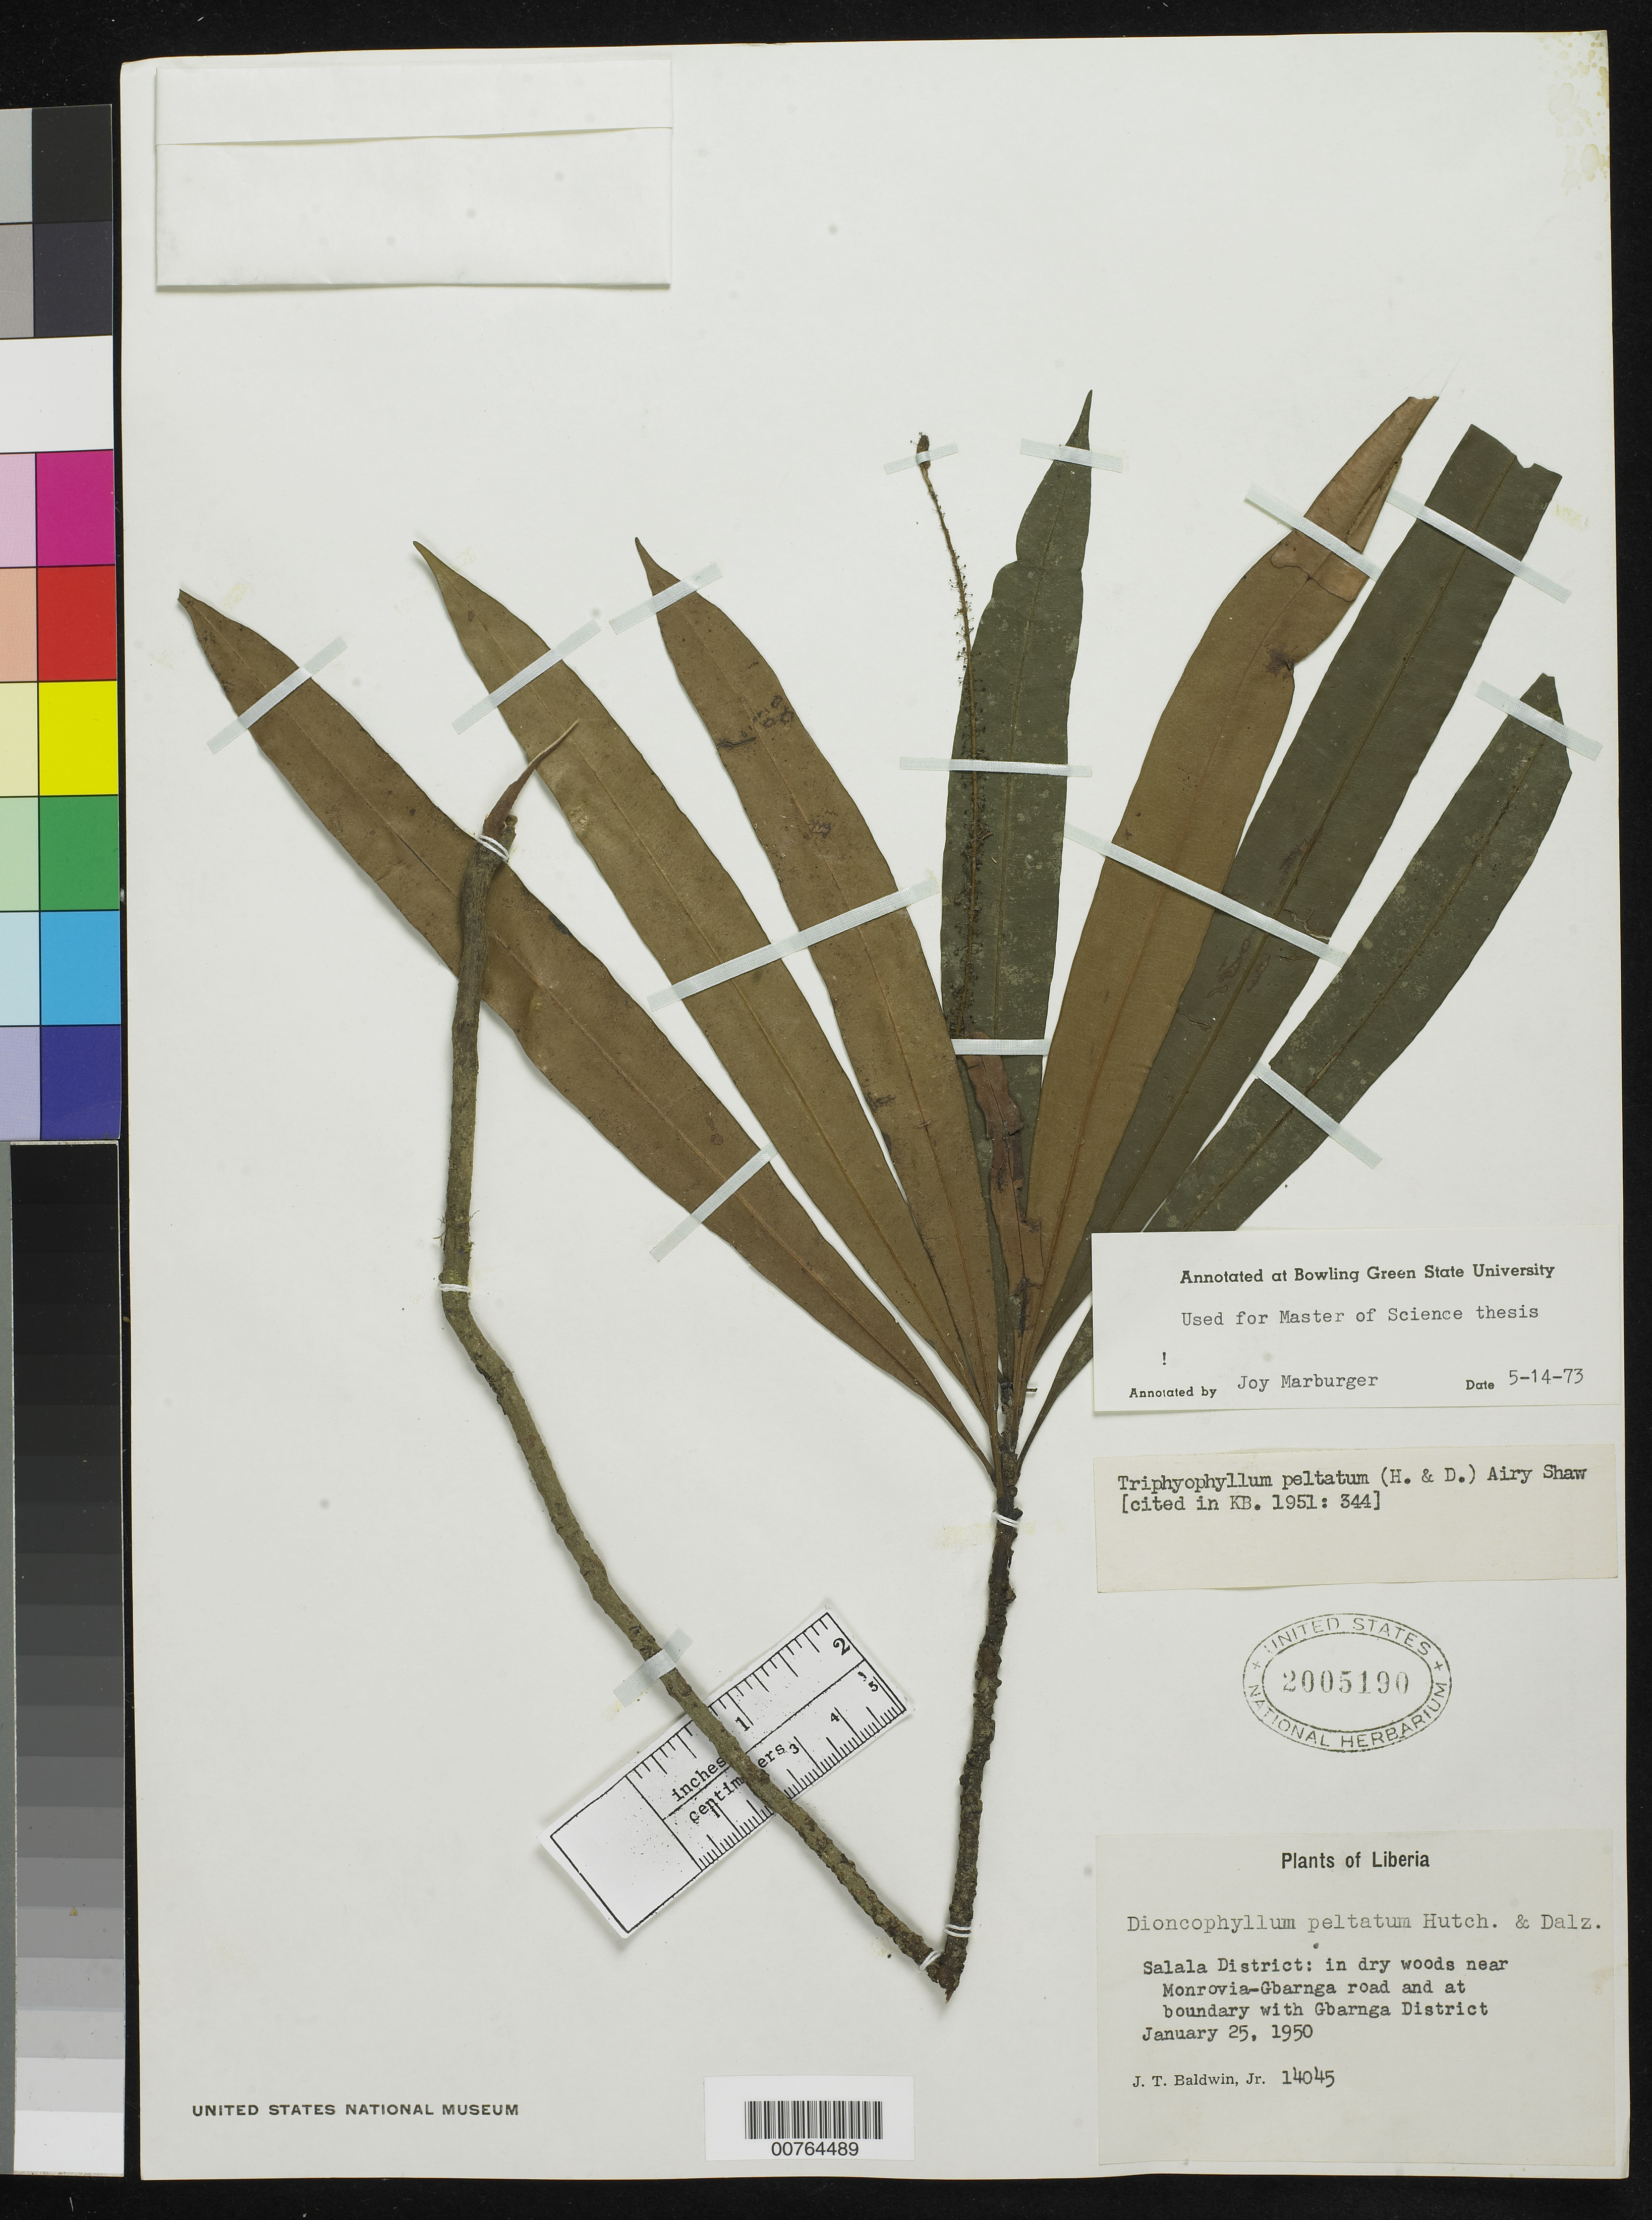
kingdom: Plantae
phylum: Tracheophyta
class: Magnoliopsida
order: Caryophyllales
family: Dioncophyllaceae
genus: Triphyophyllum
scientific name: Triphyophyllum peltatum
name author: (Hutch. & Dalziel) Airy Shaw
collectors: J. T. Baldwin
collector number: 14045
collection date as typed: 25 Jan 1950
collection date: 1950-01-25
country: Liberia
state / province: Bong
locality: Salala District: near Monrovia-Gbarnga road and at boundary with Gbarnga District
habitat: in dry woods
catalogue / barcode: US 2005190